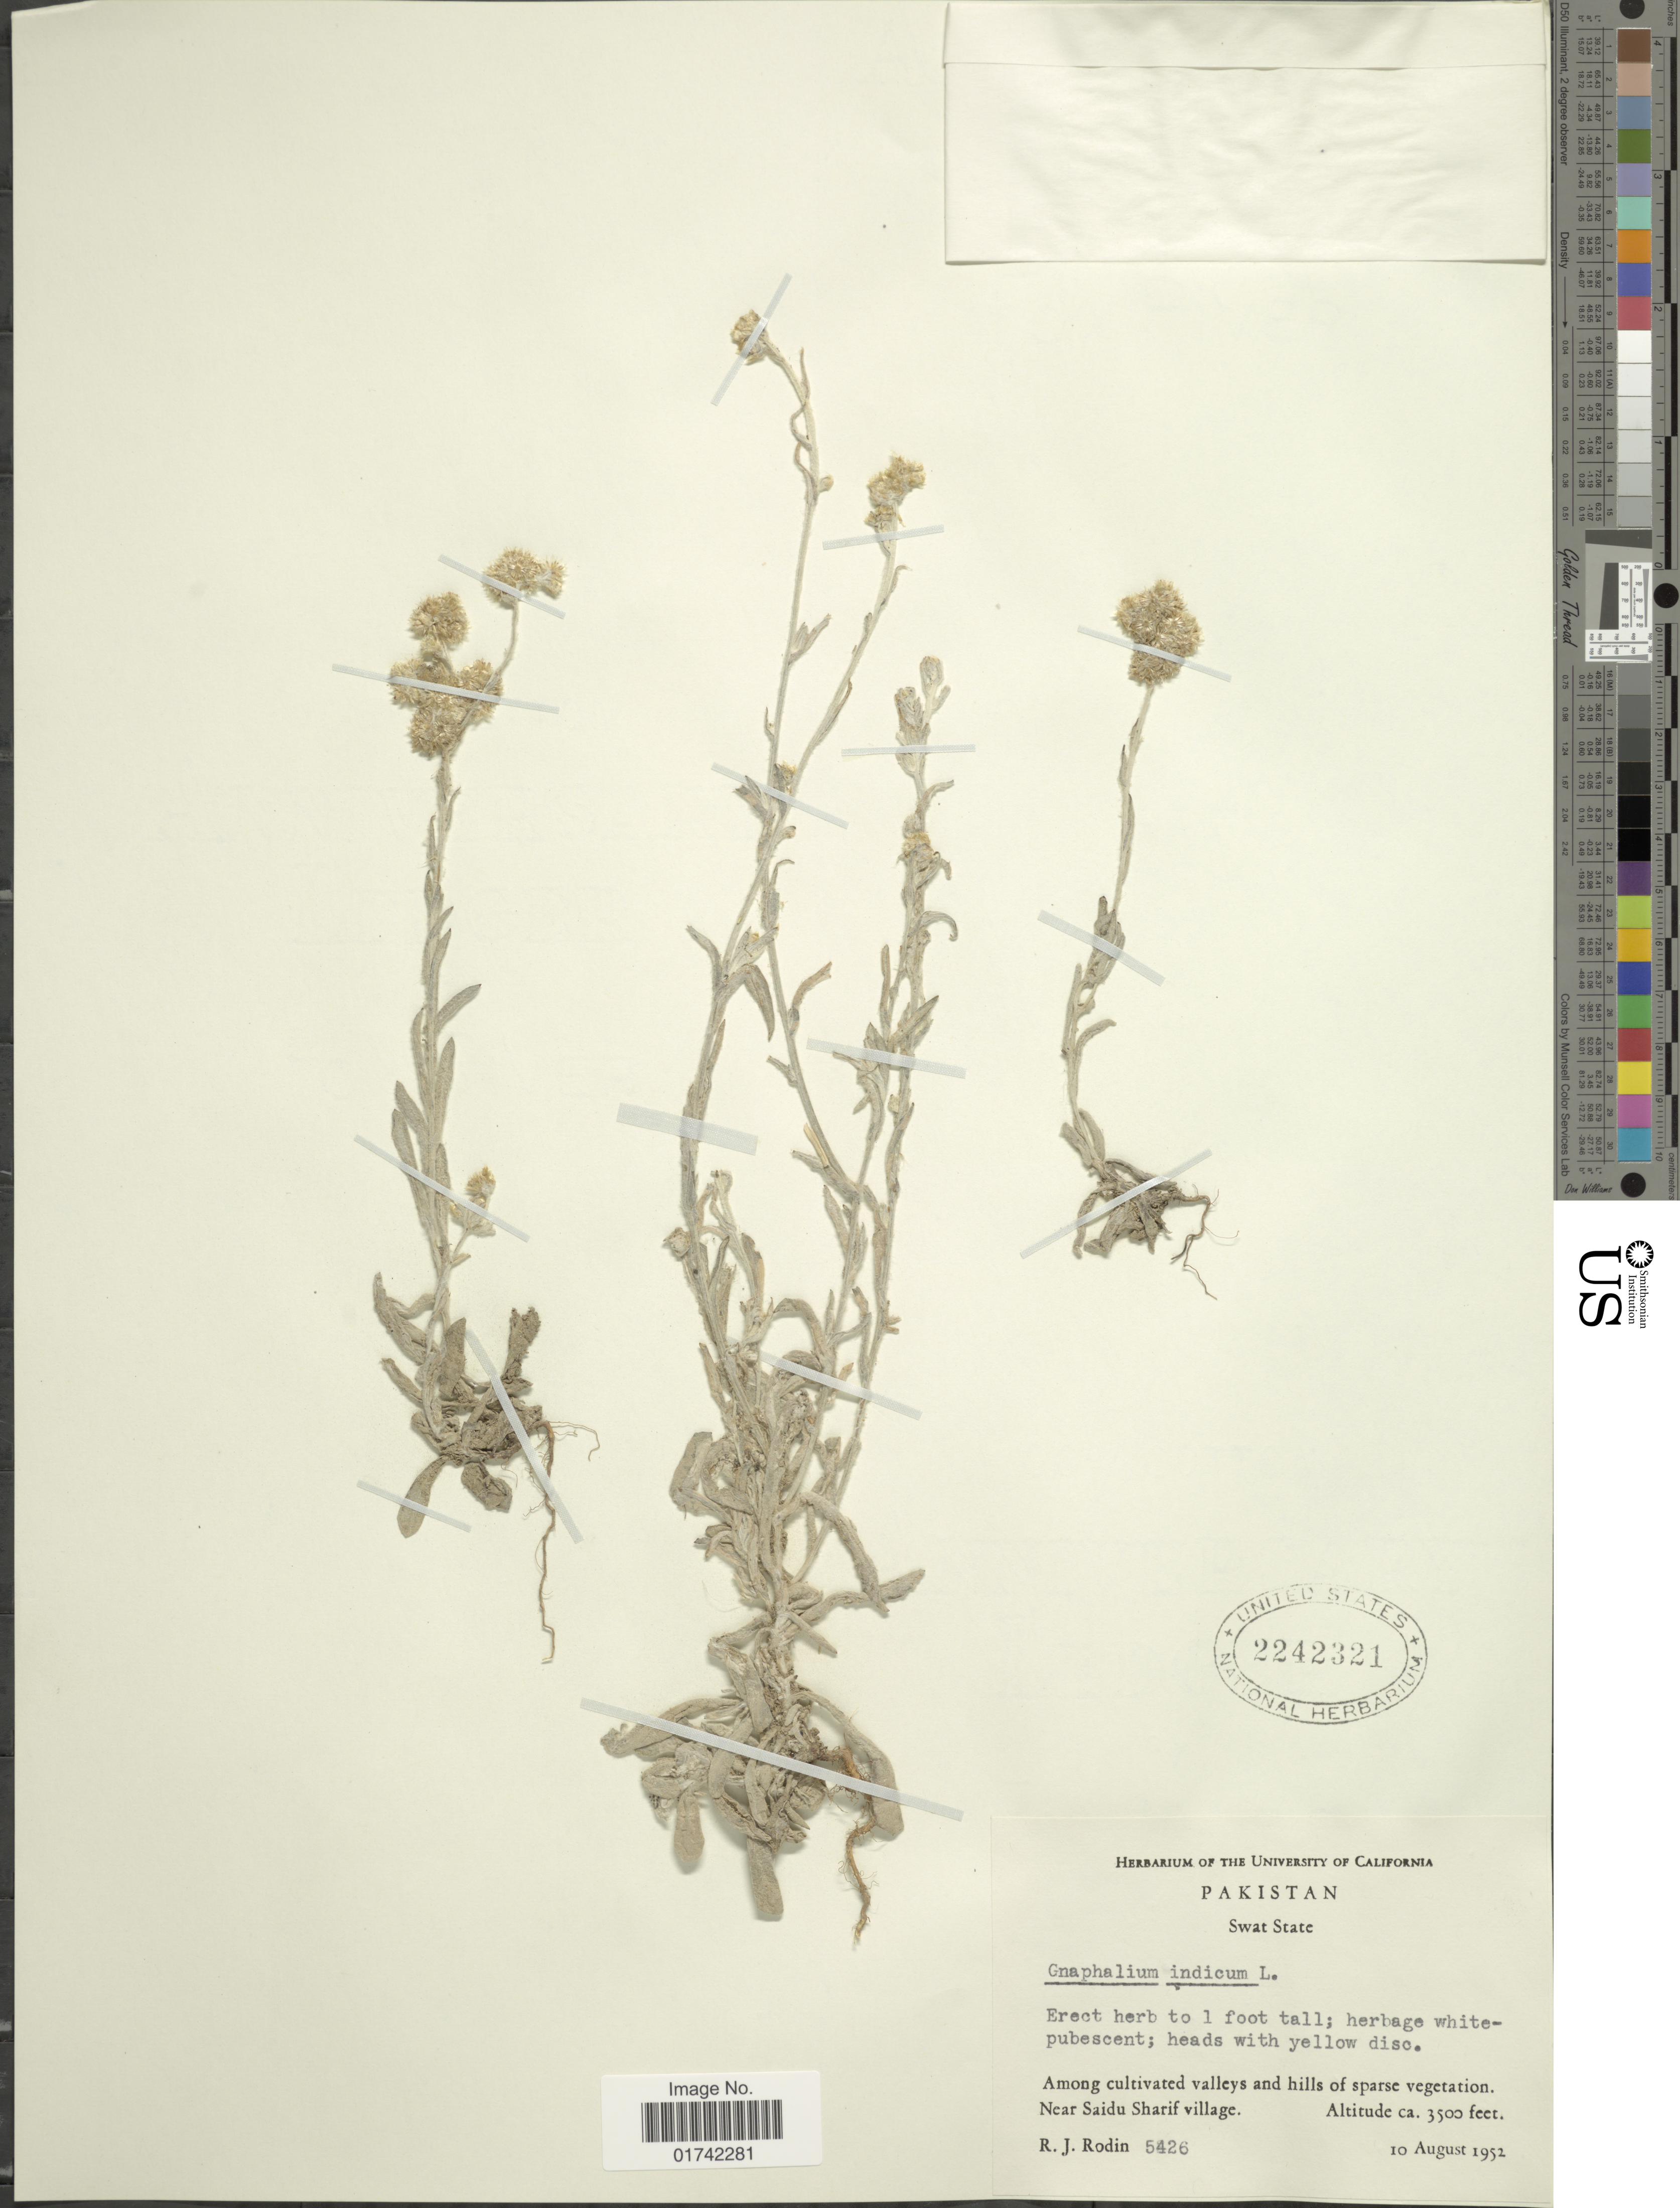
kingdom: Plantae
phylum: Tracheophyta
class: Magnoliopsida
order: Asterales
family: Asteraceae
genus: Helichrysum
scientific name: Helichrysum indicum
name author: (L.) Grierson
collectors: R. J. Rodin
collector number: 5426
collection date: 1952-08-10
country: Pakistan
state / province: Khyber Pakhtunkhwa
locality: Swat State, among cultivated valleys and hills of sparse vegetation, near Saidu Sharif village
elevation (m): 1067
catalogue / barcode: US 2242321